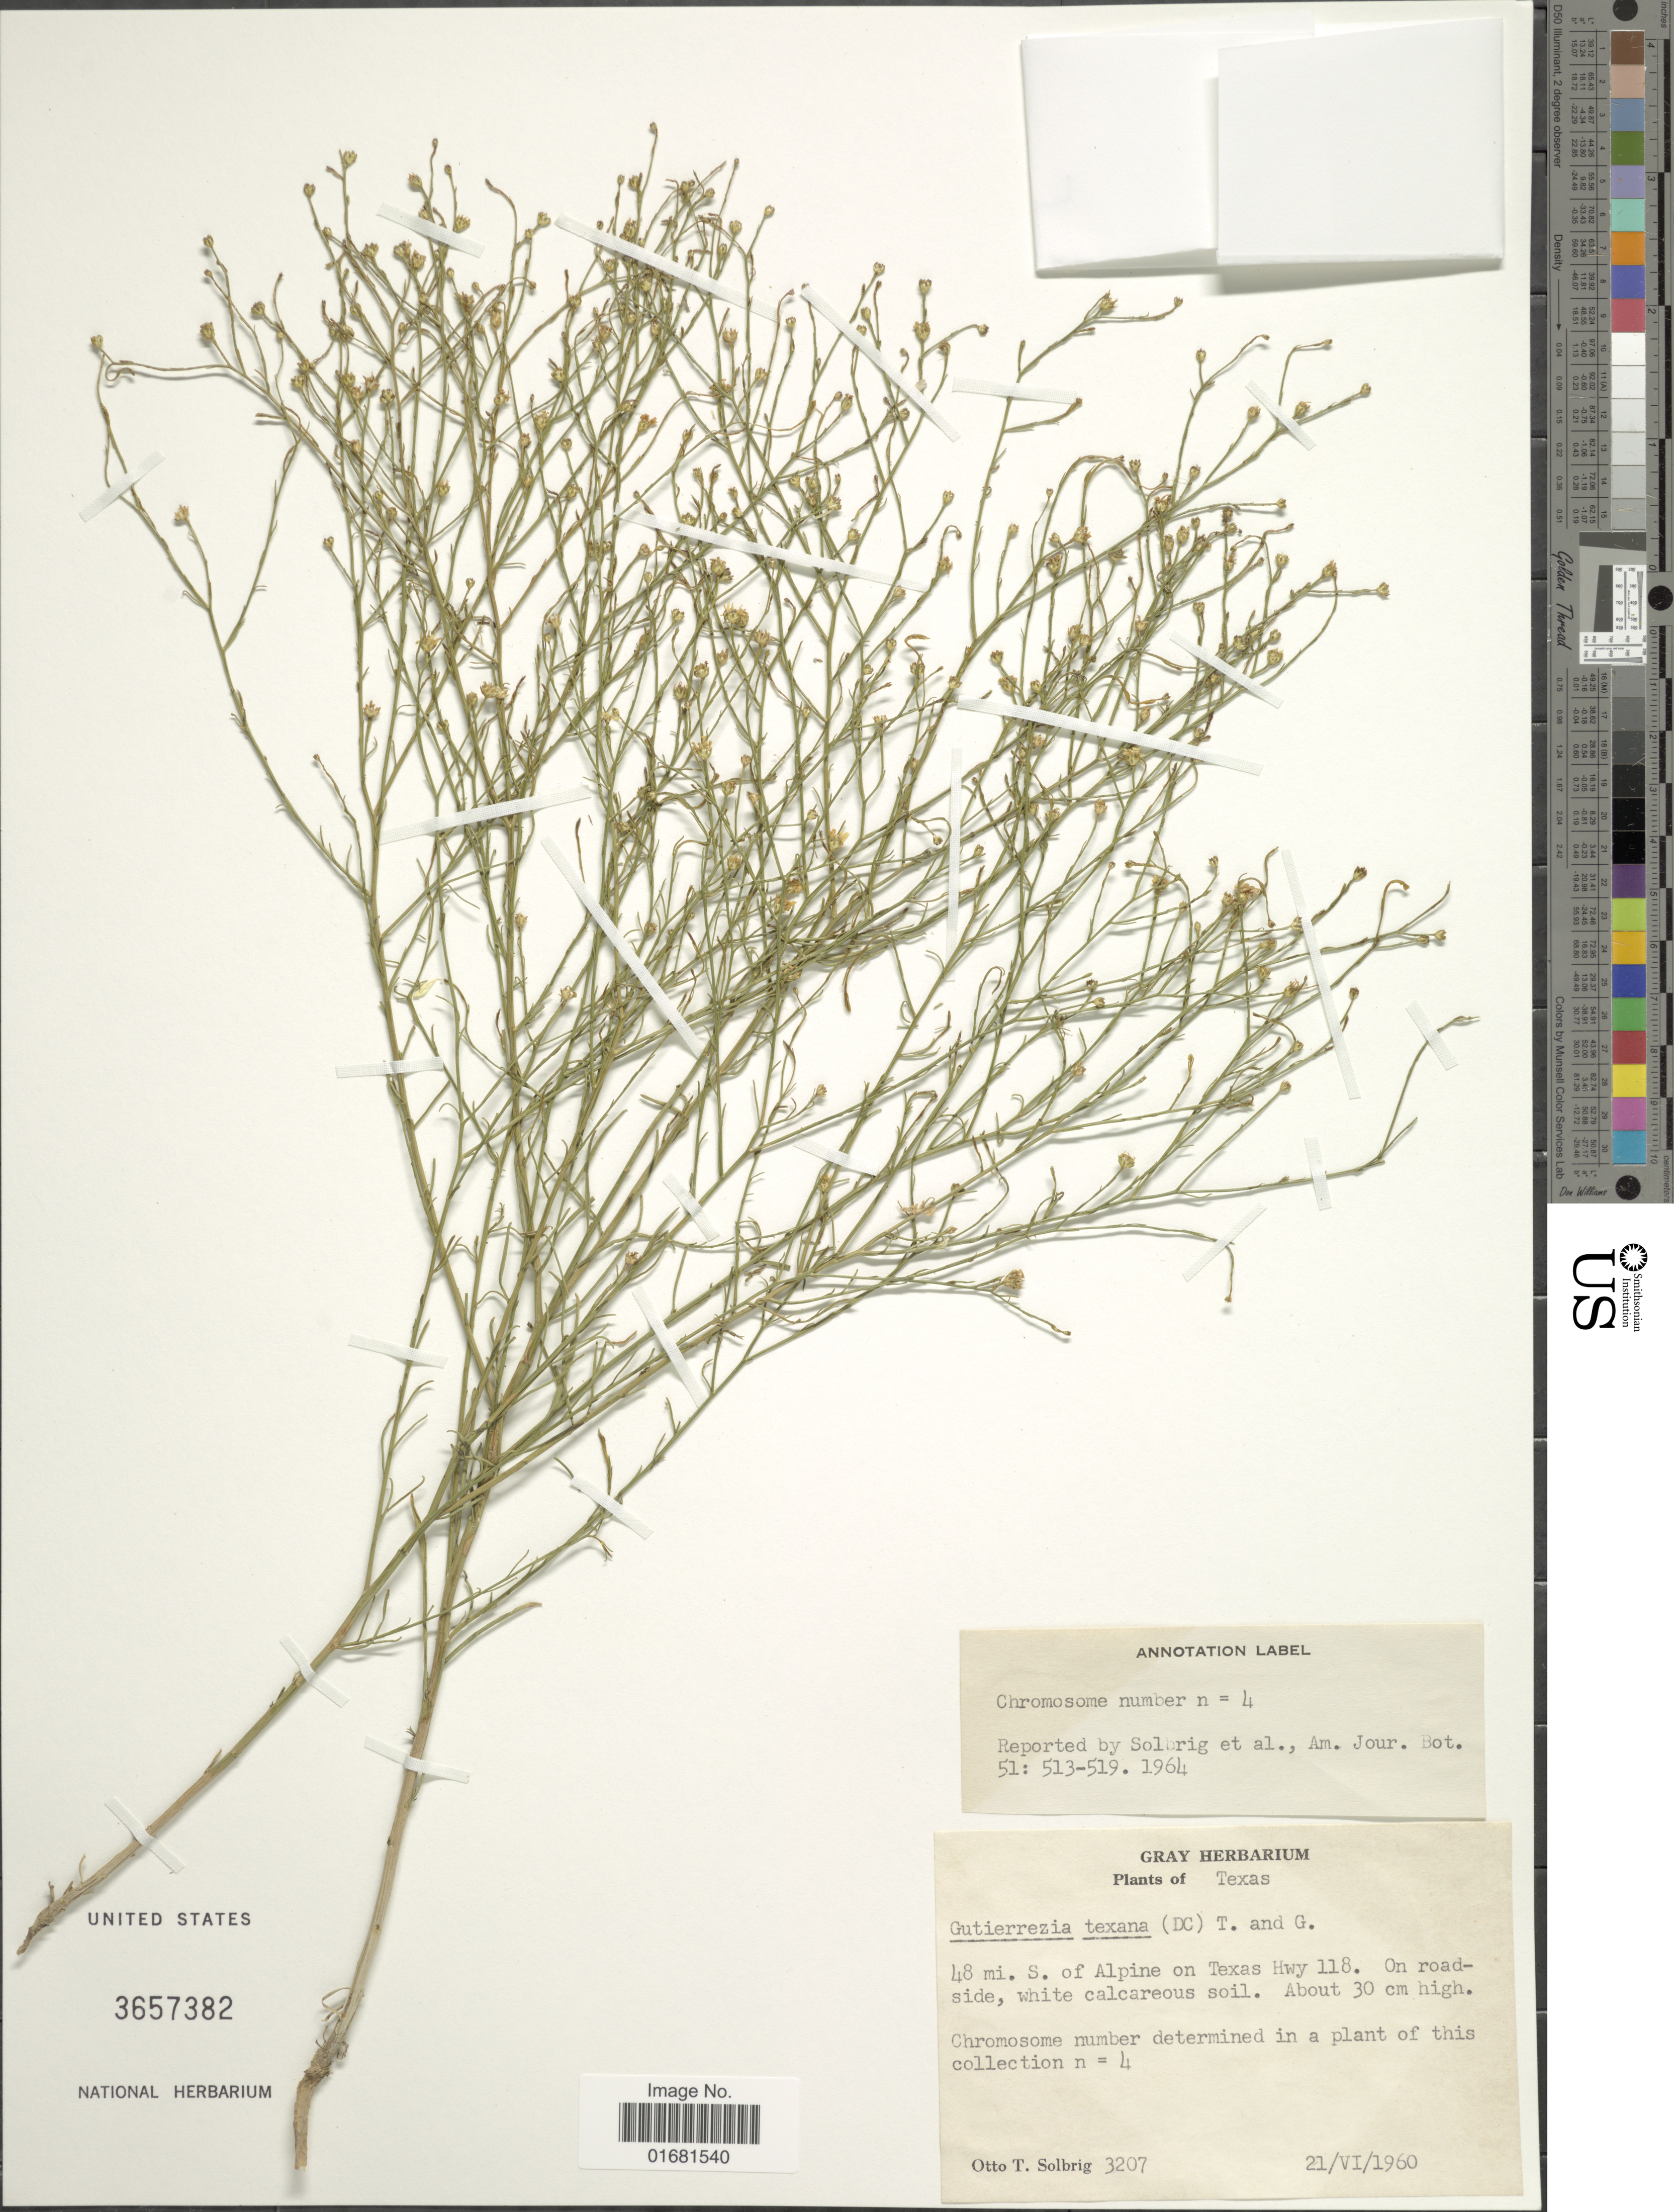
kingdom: Plantae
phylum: Tracheophyta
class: Magnoliopsida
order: Asterales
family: Asteraceae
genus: Gutierrezia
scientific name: Gutierrezia texana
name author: (DC.) Torr. & A. Gray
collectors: O. T. Solbrig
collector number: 3207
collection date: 1960-06-21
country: United States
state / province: Texas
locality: Texas. 48 mi. S. of Alpine on Texas Hwy 118. on roadside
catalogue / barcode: US 3657382